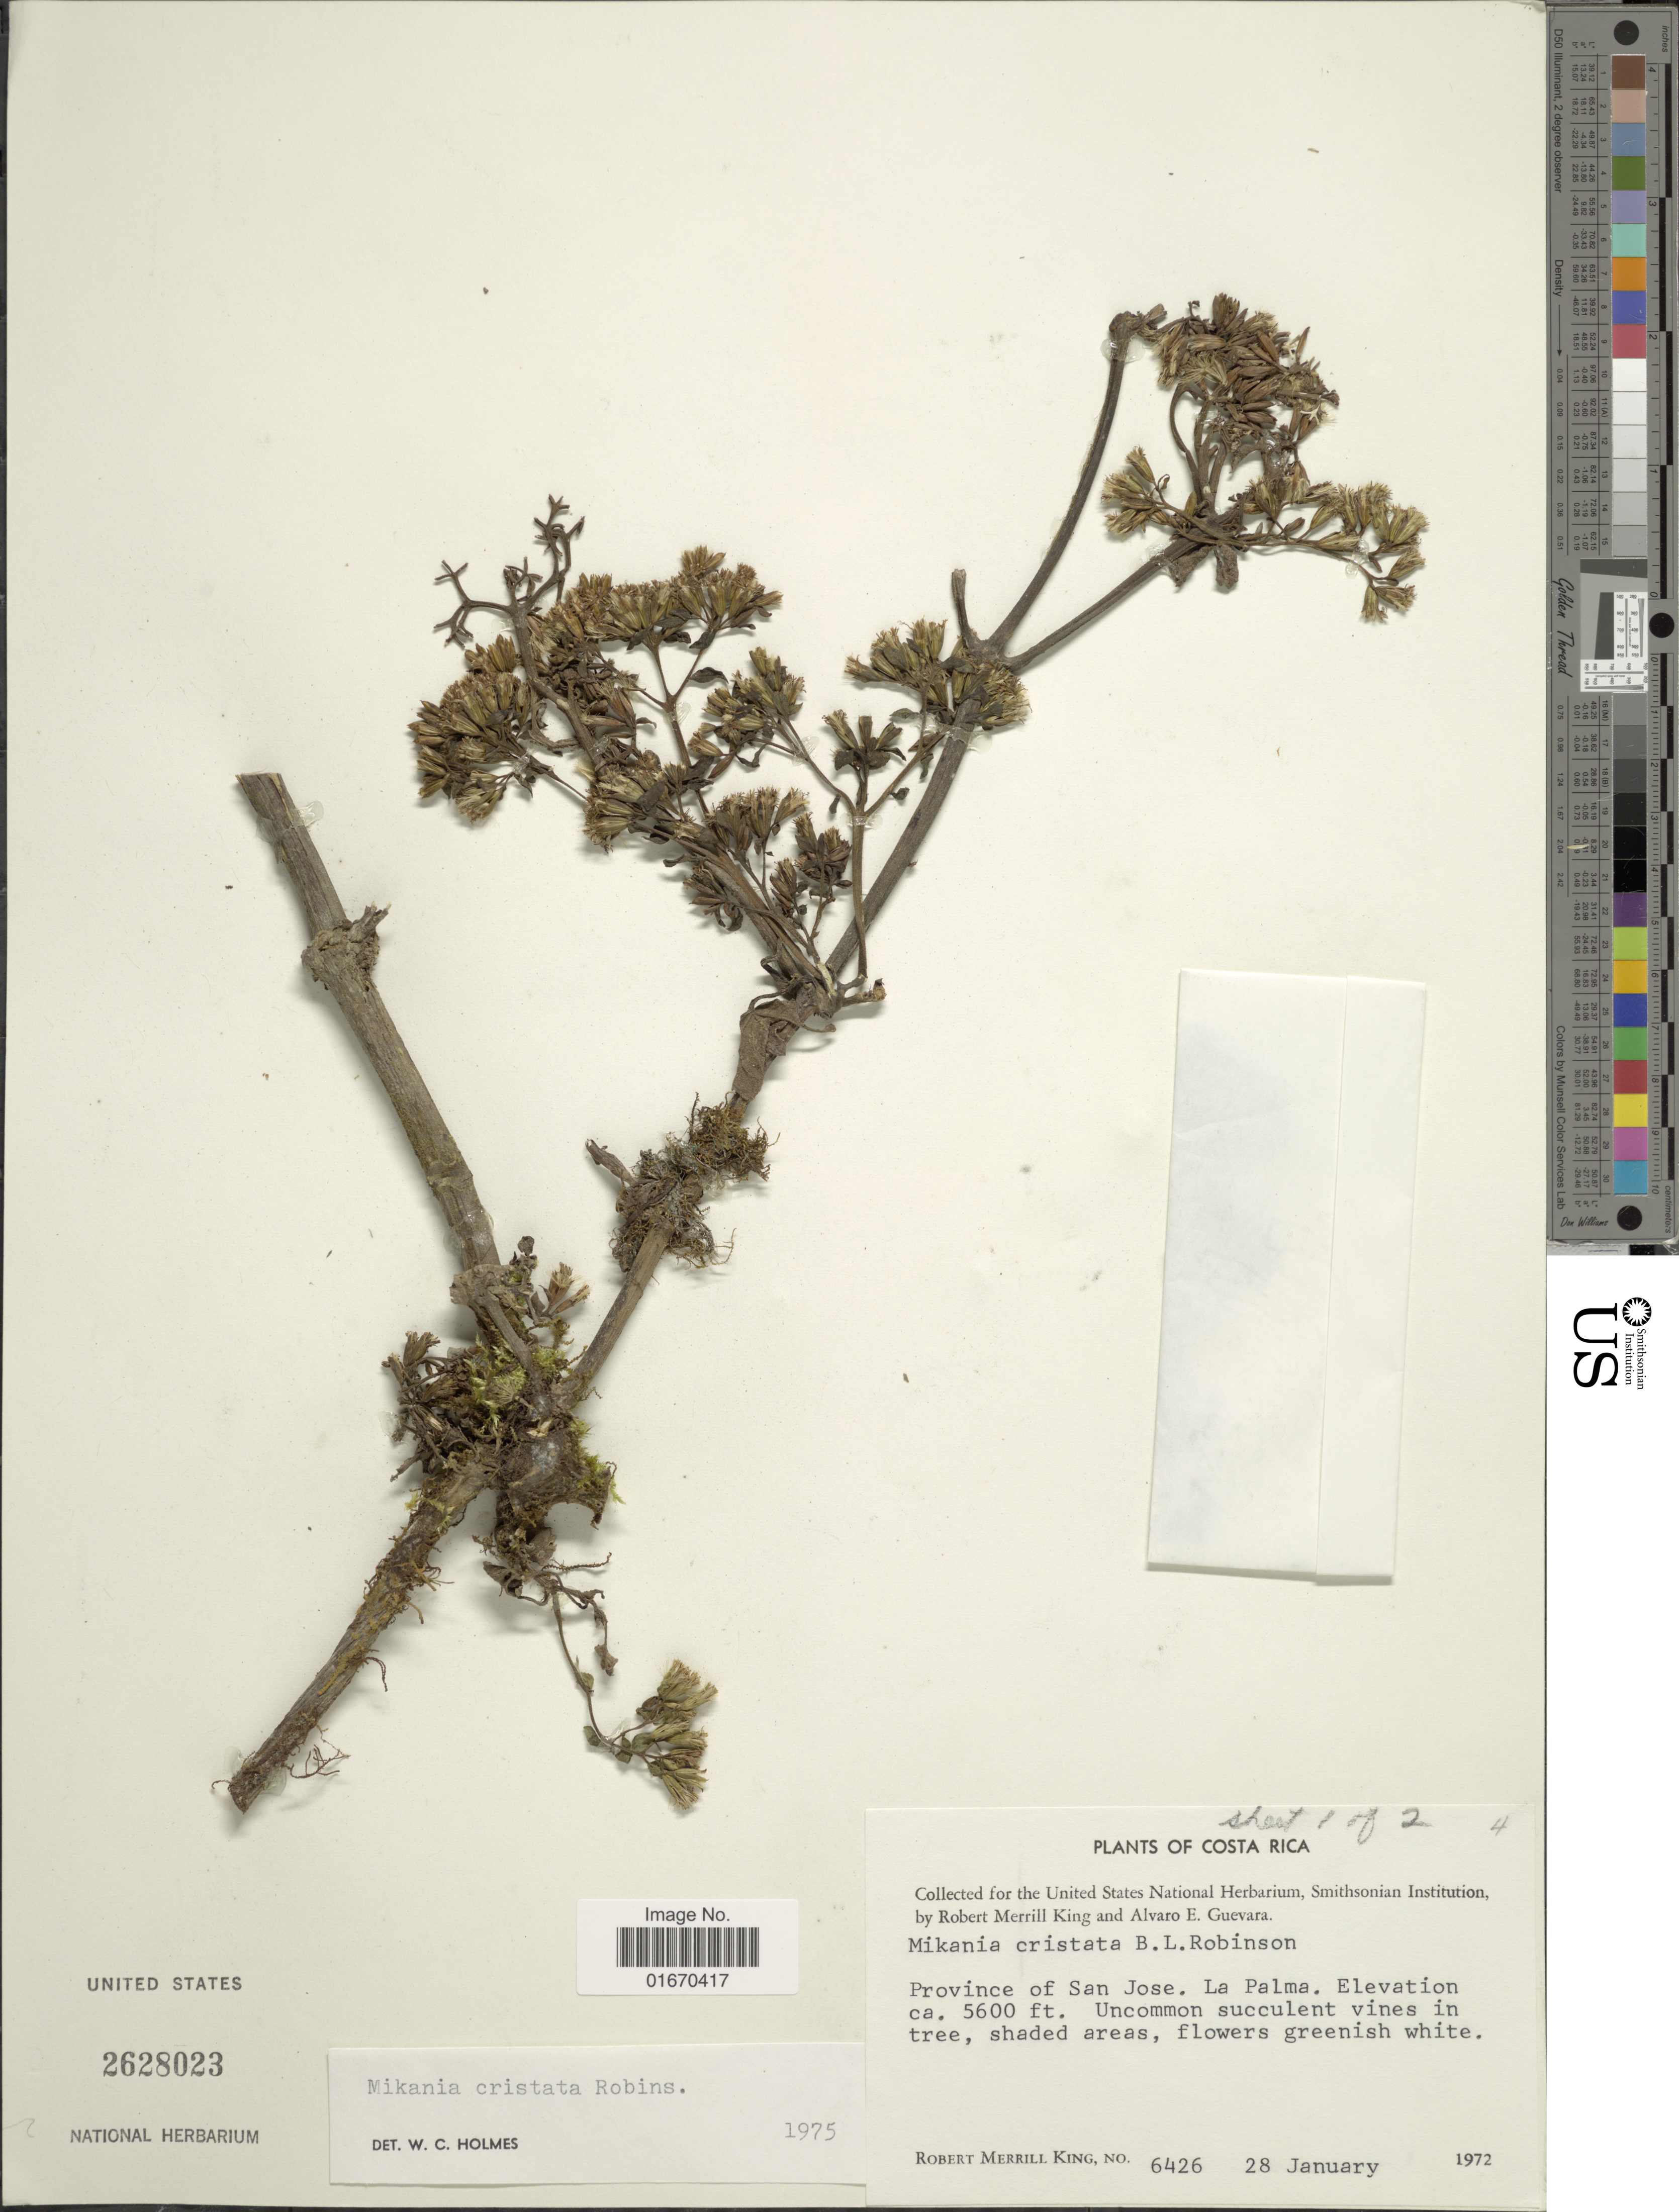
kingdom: Plantae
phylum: Tracheophyta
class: Magnoliopsida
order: Asterales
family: Asteraceae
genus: Mikania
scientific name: Mikania cristata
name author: B.L. Rob.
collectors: R. M. King & A. E. Guevara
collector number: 6426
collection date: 1972-01-28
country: Costa Rica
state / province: San José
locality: La Palma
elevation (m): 1707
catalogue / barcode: US 2628023